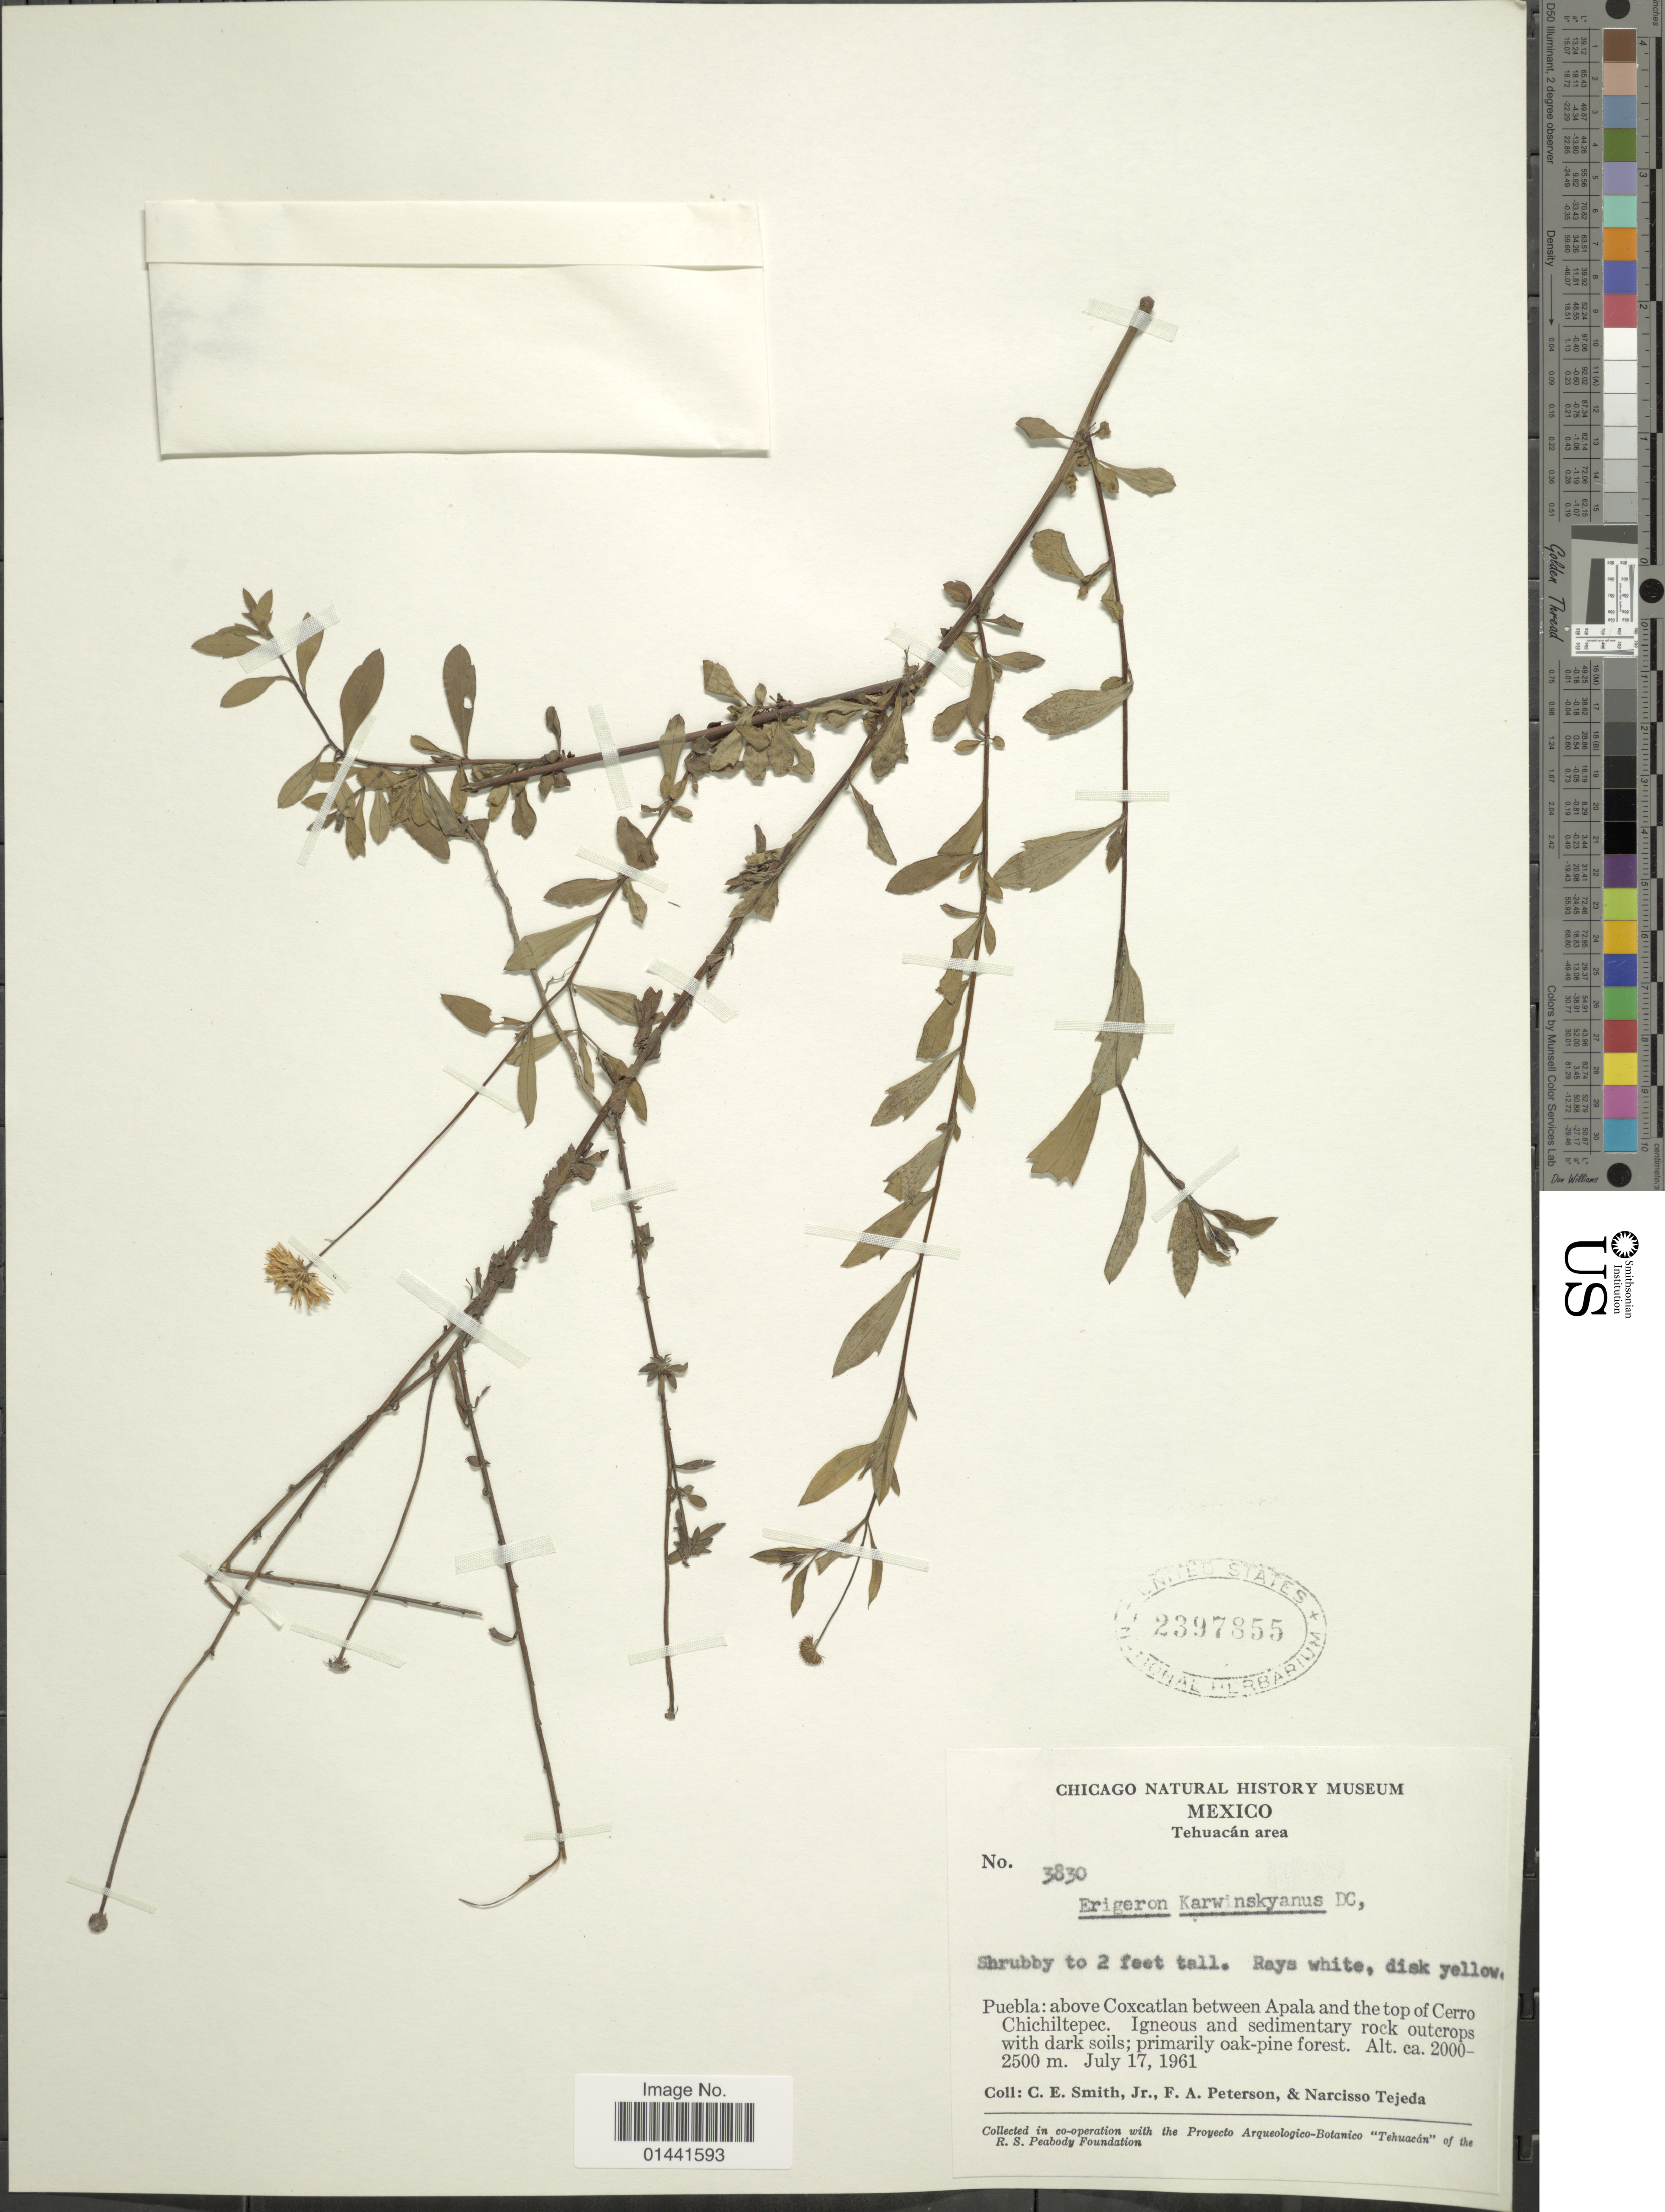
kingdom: Plantae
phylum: Tracheophyta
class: Magnoliopsida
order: Asterales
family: Asteraceae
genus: Erigeron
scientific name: Erigeron karvinskianus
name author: DC.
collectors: C. E. Smith Jr., F. A. Peterson & N. Tejeda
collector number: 3830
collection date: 1961-02-17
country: Mexico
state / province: Puebla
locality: Tehuacán area, above Coxcatlan between Apala and the top of Cerro Chichiltepec, Igneous and sedimentary rock outcrops with dark soils; primarily oak-pine forest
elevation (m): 2000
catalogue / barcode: US 2397855